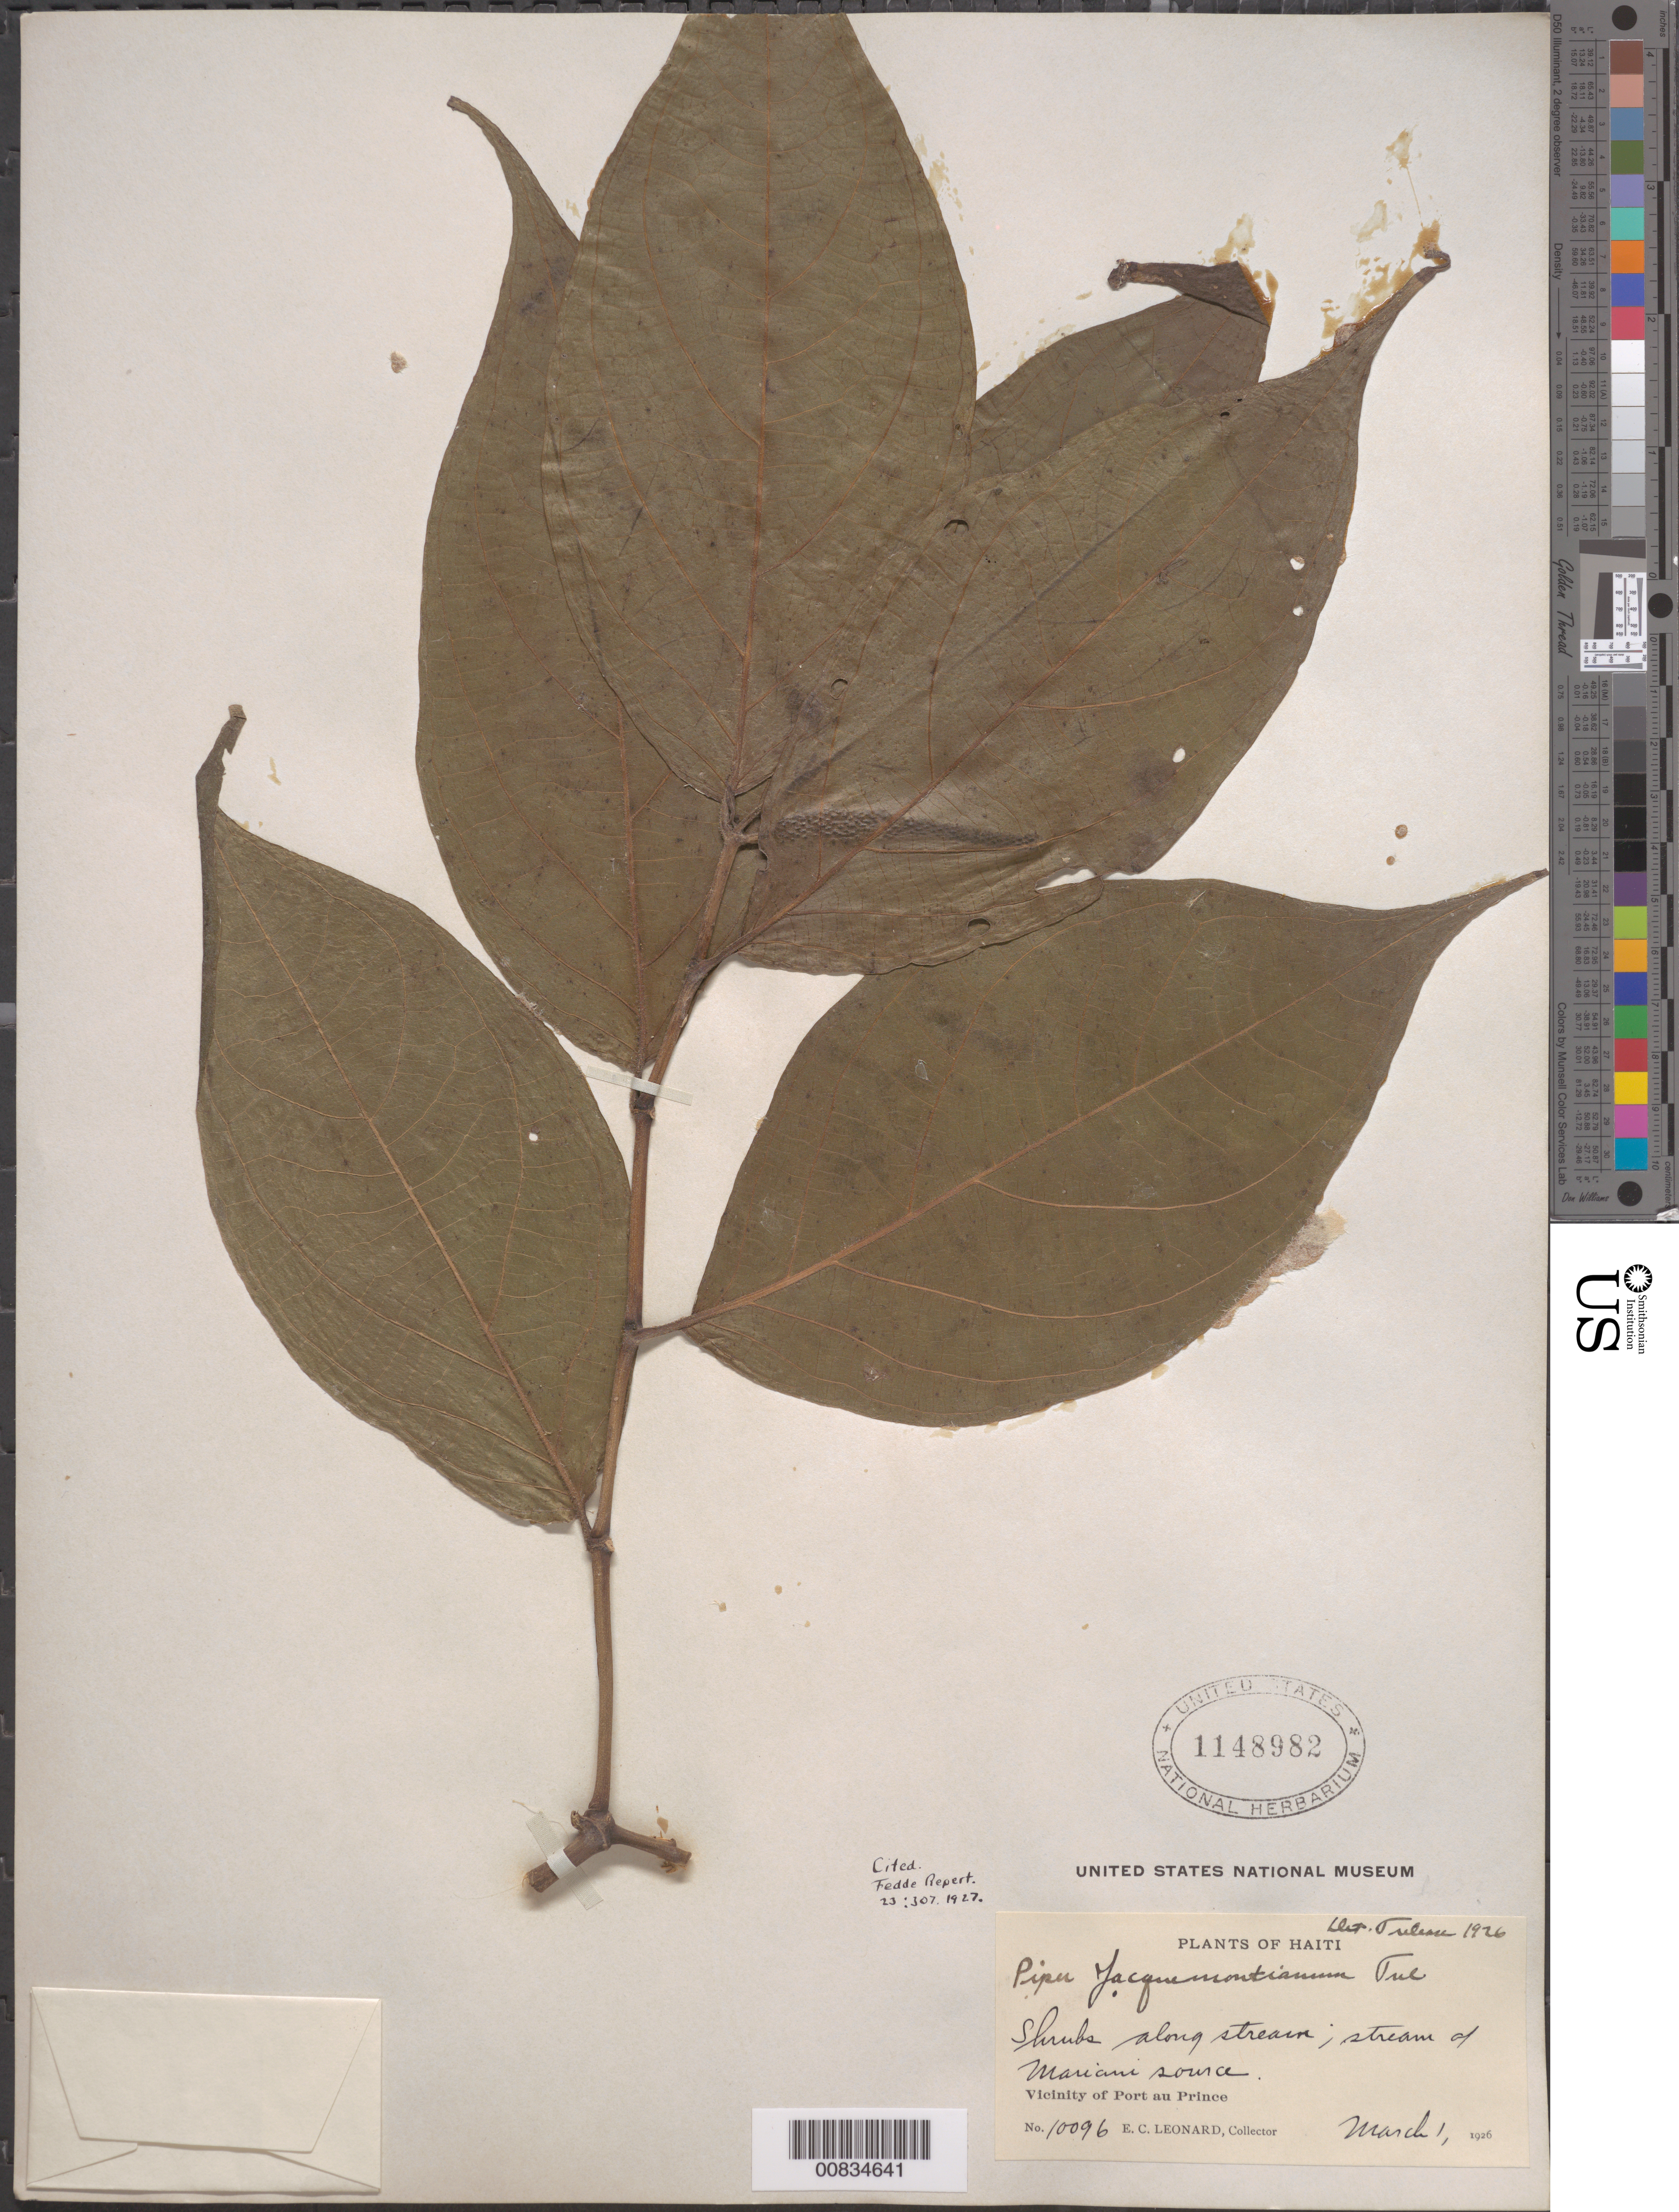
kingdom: Plantae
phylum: Tracheophyta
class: Magnoliopsida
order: Piperales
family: Piperaceae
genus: Piper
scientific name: Piper jacquemontianum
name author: Kunth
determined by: Trelease, --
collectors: E. C. Leonard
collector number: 10096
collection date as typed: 01 Mar 1926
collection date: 1926-03-01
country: Haiti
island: Hispaniola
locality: Vicinity of Port au Prince. Along stream of Mariani source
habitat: Along stream.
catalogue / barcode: US 1148982